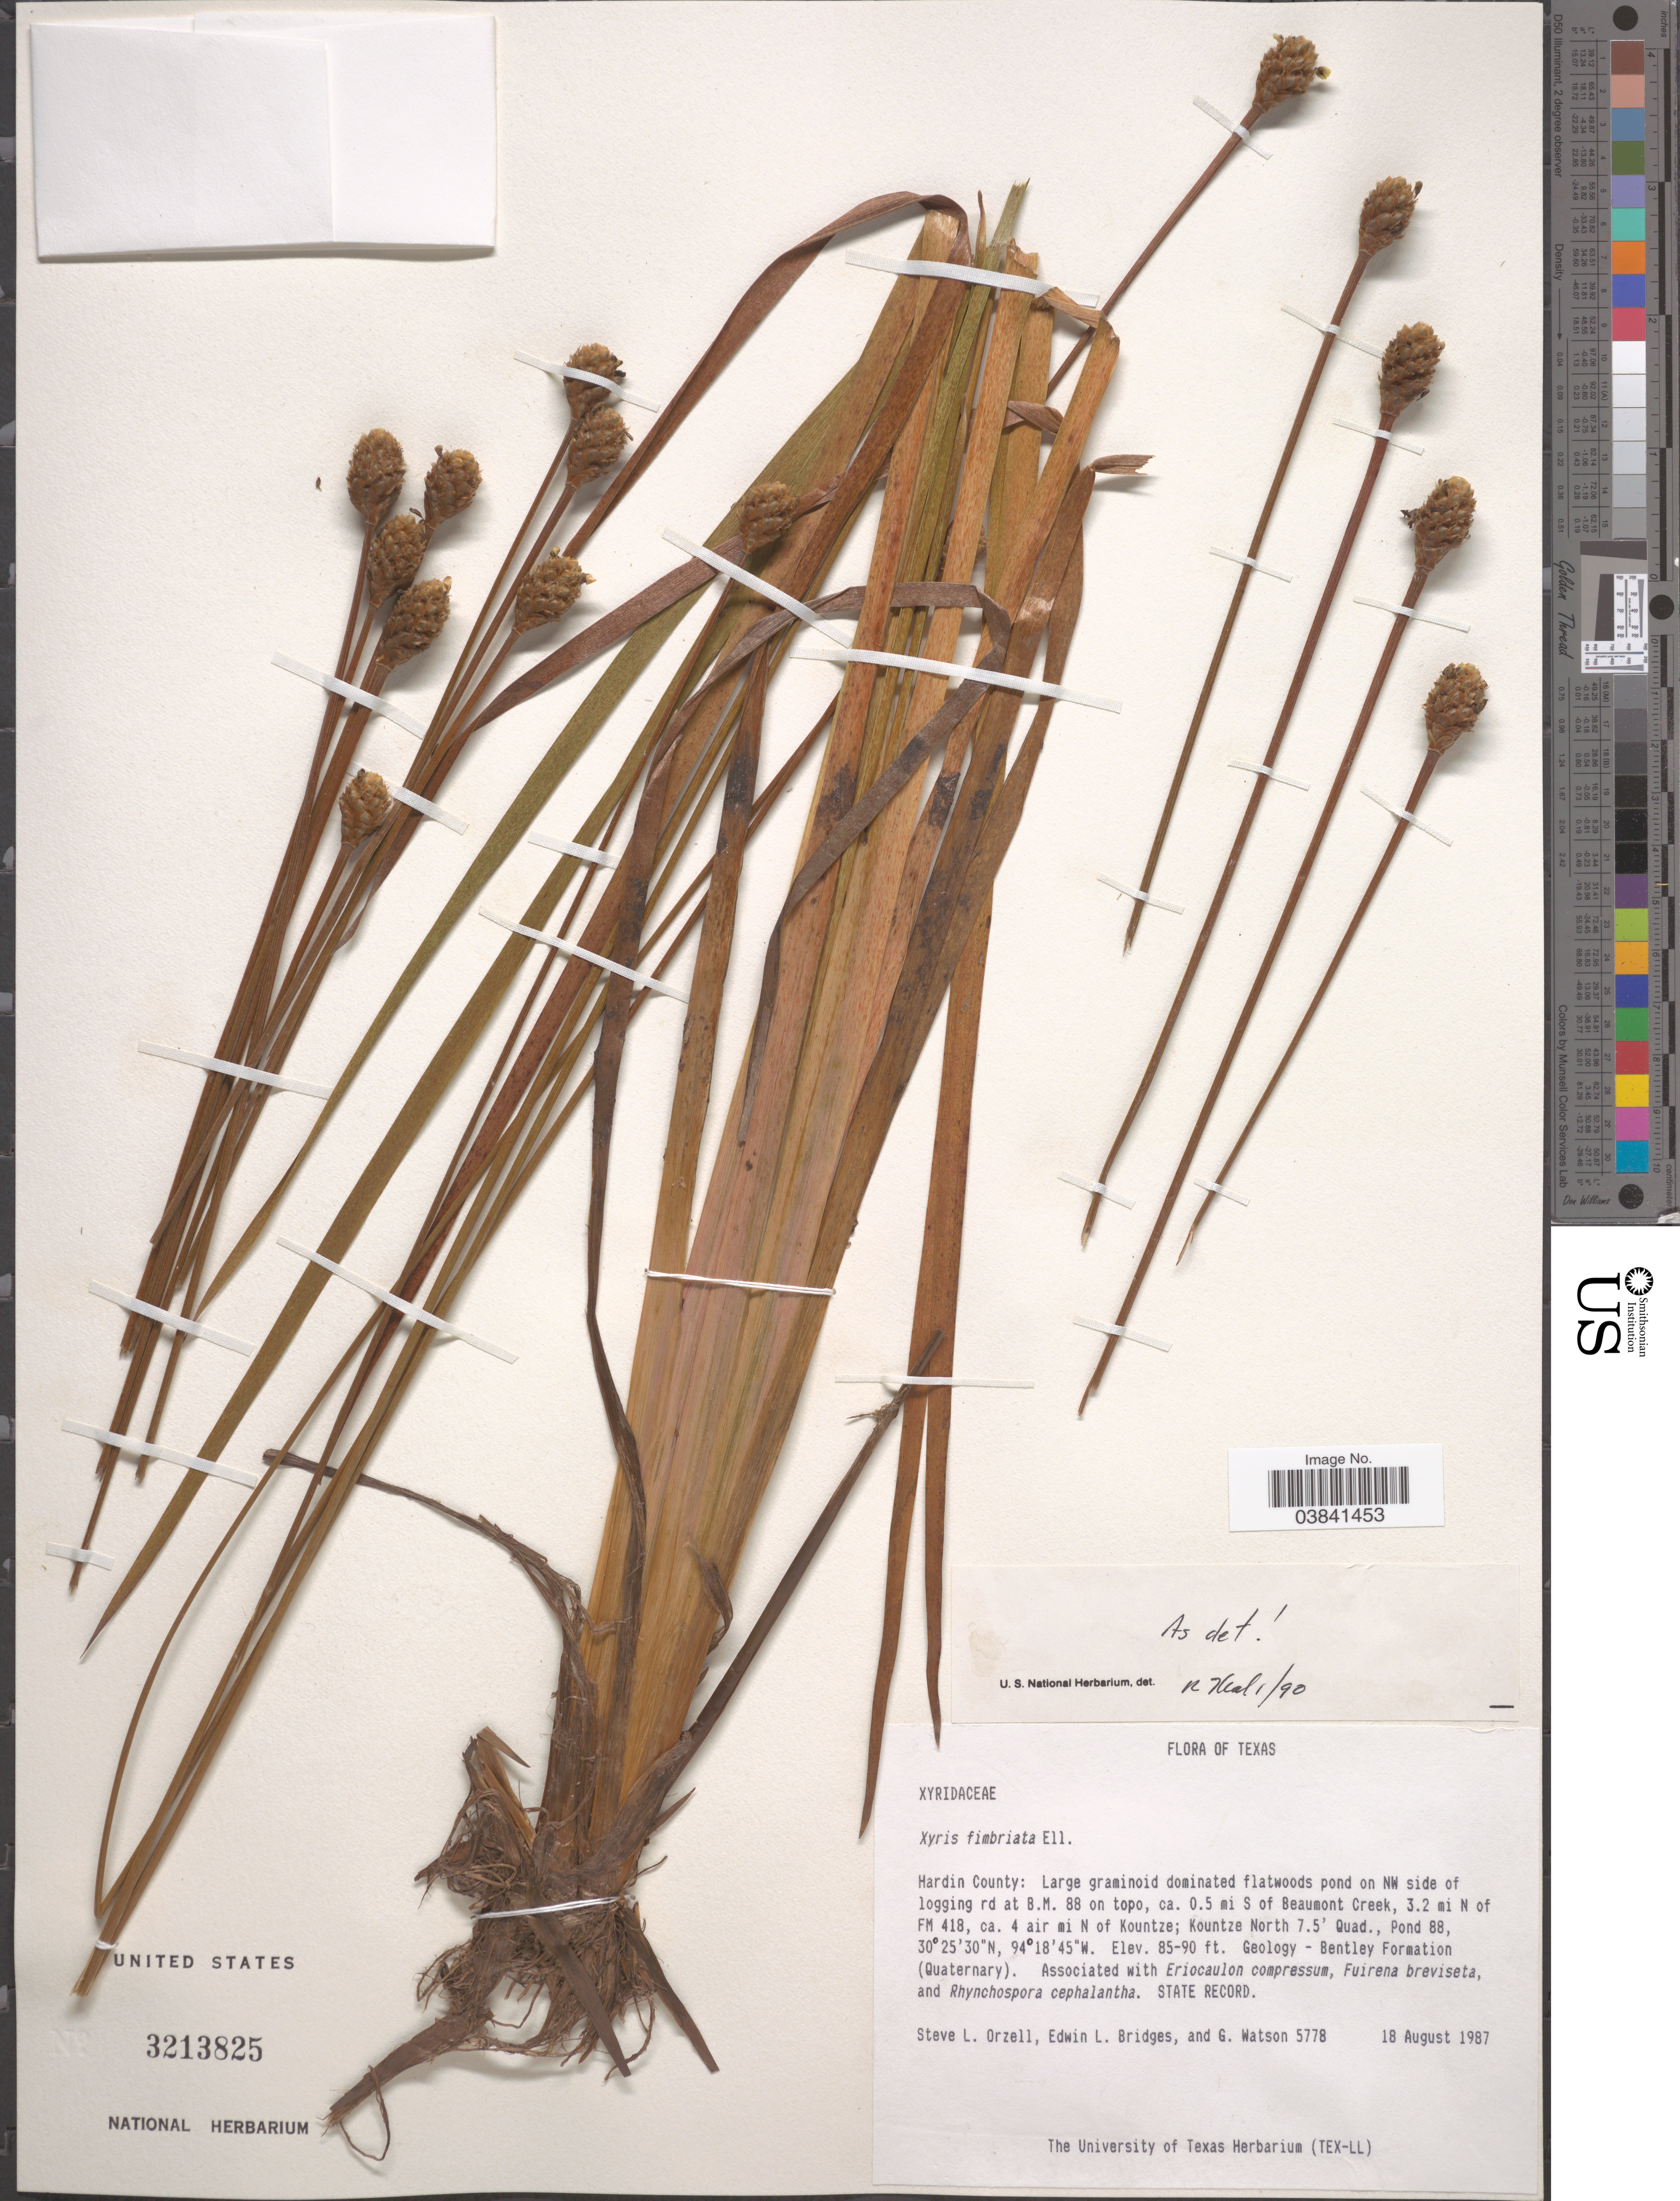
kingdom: Plantae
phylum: Tracheophyta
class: Liliopsida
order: Poales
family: Xyridaceae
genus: Xyris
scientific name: Xyris fimbriata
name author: Elliott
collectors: S. Orzell, E. Bridges & G. Watson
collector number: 5778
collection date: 1987-08-18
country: United States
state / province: Texas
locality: Hardin County: Large graminoid dominated flatwoods pond on NW side of logging rd at 8.M. on topo, ca. 0.5 mi S of Beaumont Creek, 3.2 mi N of FM 418, ca. 4 air mi N of Kountze; Kountze North 7.5' Quad., Pond 88.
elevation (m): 26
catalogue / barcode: US 3213825